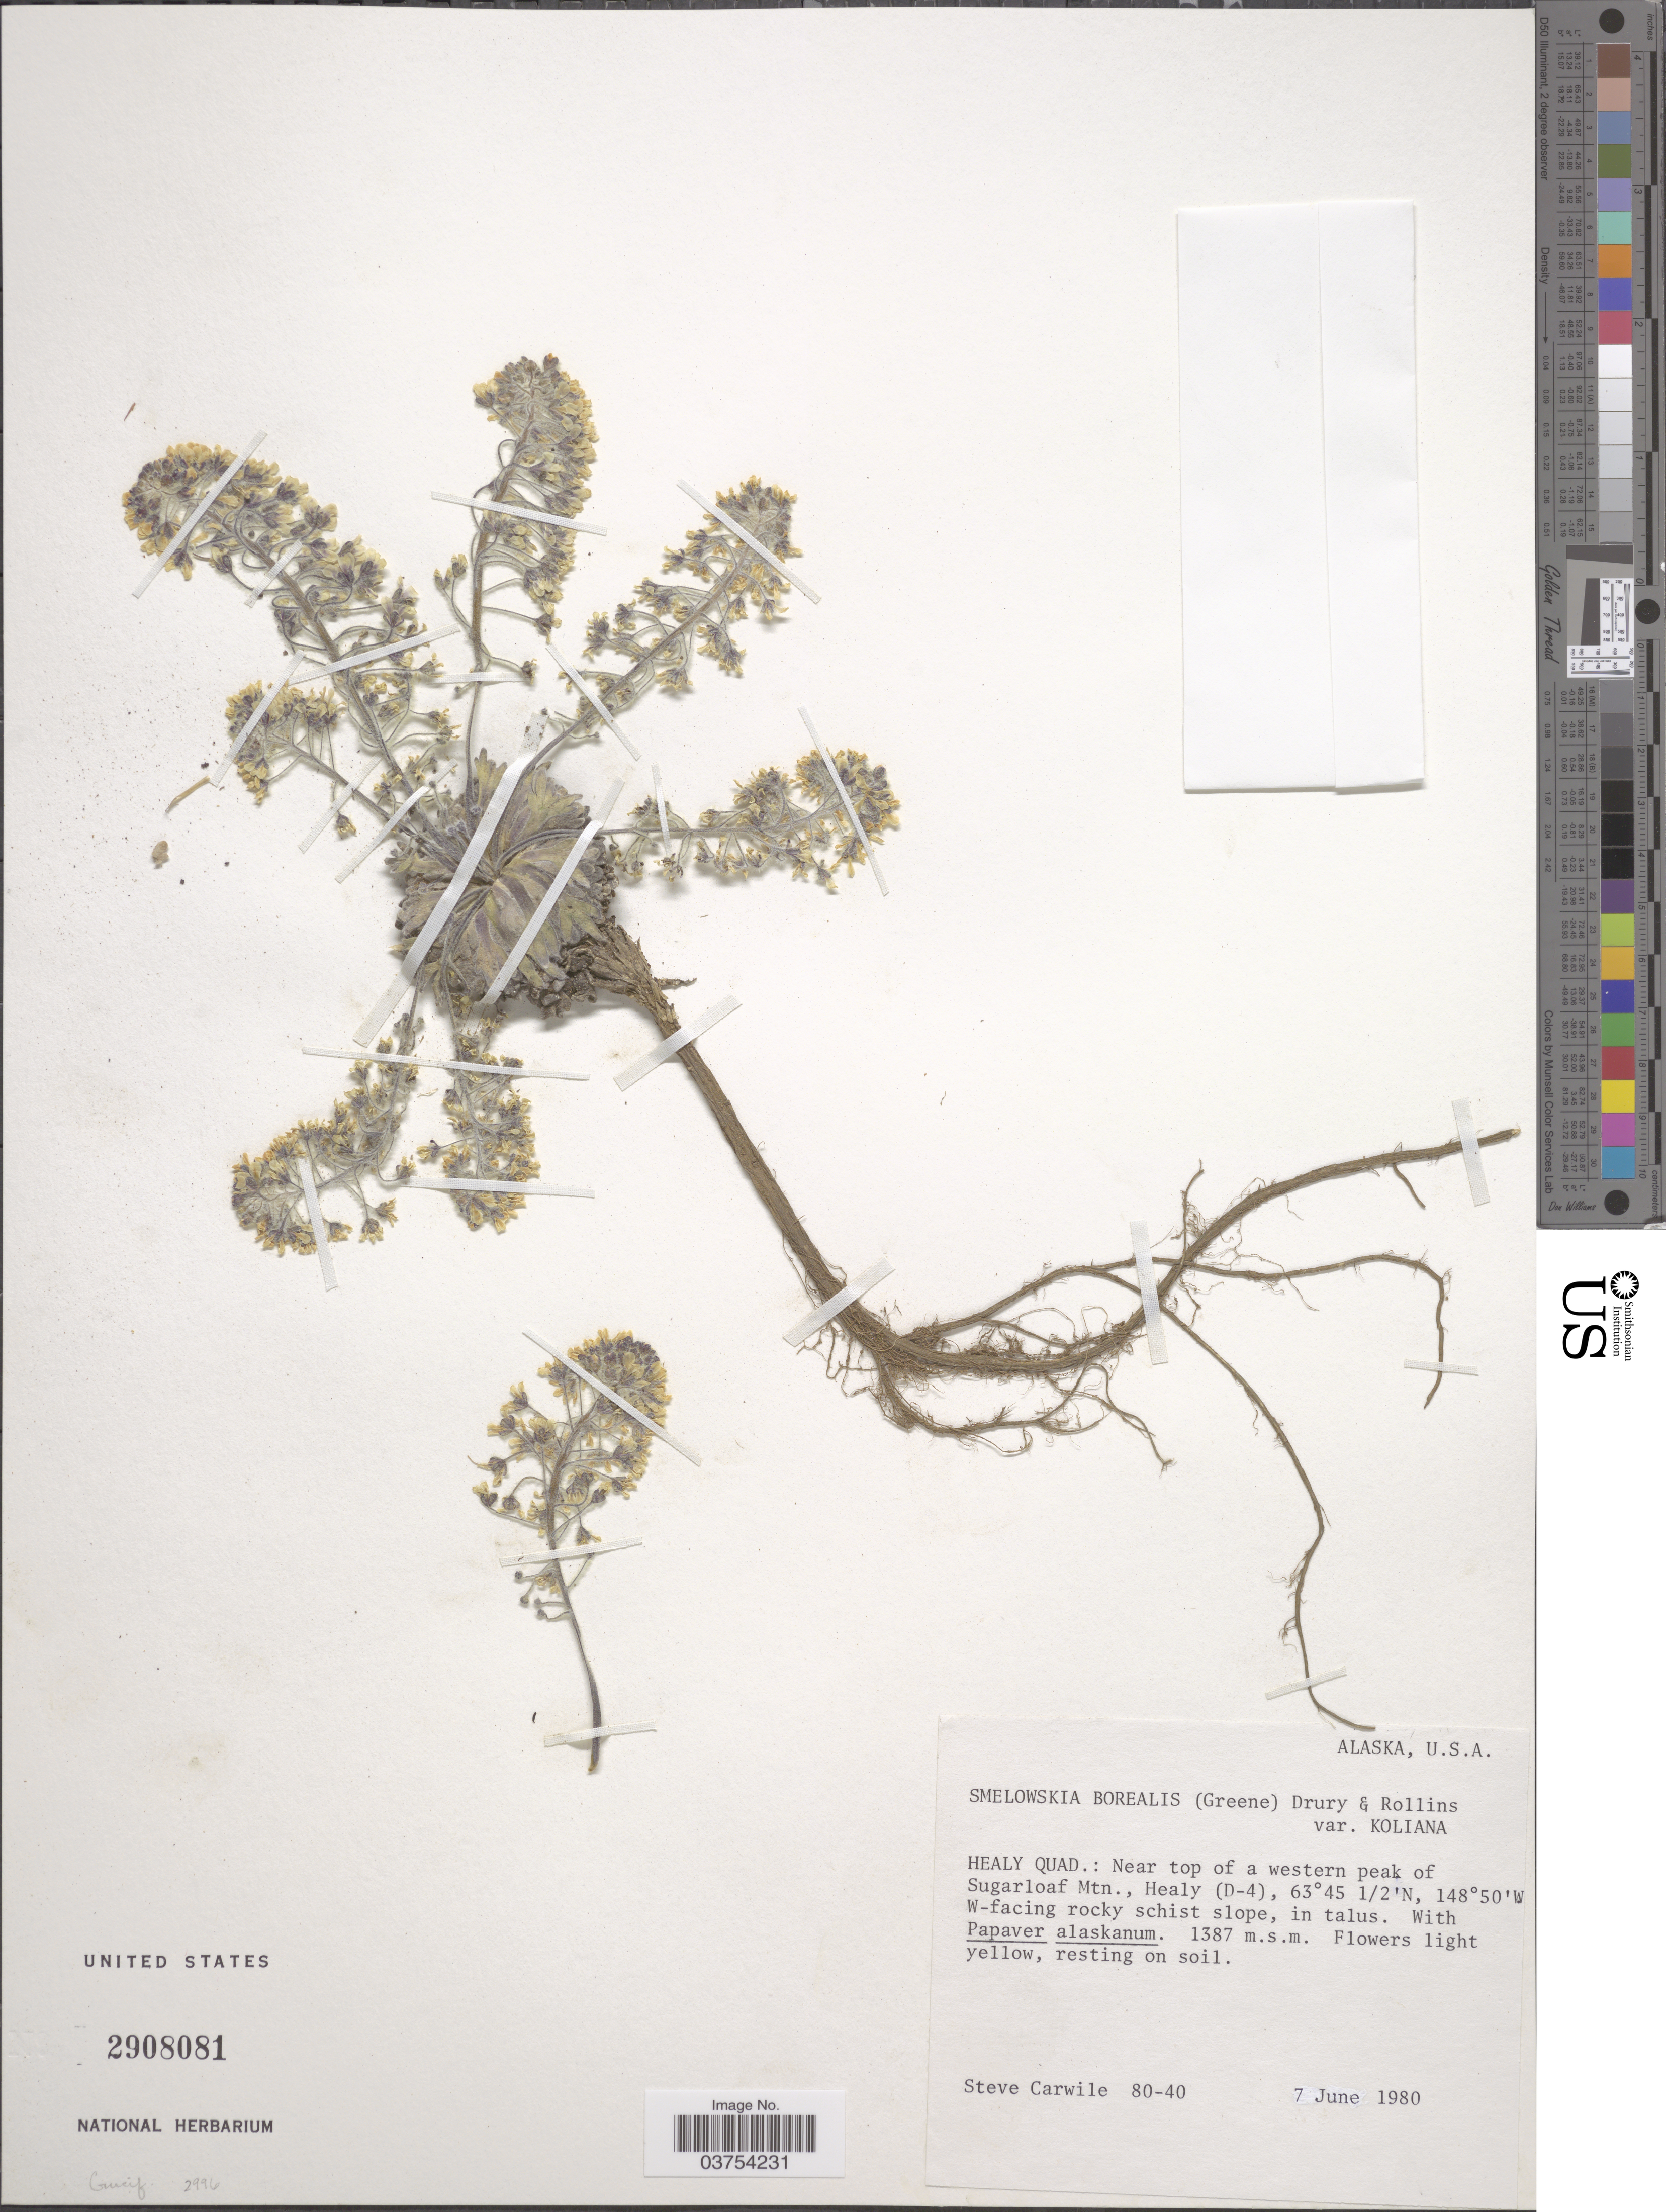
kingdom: Plantae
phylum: Tracheophyta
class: Magnoliopsida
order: Brassicales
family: Brassicaceae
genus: Smelowskia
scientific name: Smelowskia borealis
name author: (Greene) W.H.Drury & Rollins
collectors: S. Carwile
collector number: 80-40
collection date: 1980-06-07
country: United States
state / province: Alaska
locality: Healy Quad.: Near top of a western peak of Sugarloaf Mtn., Healy (D-4).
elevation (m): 1387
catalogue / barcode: US 2908081